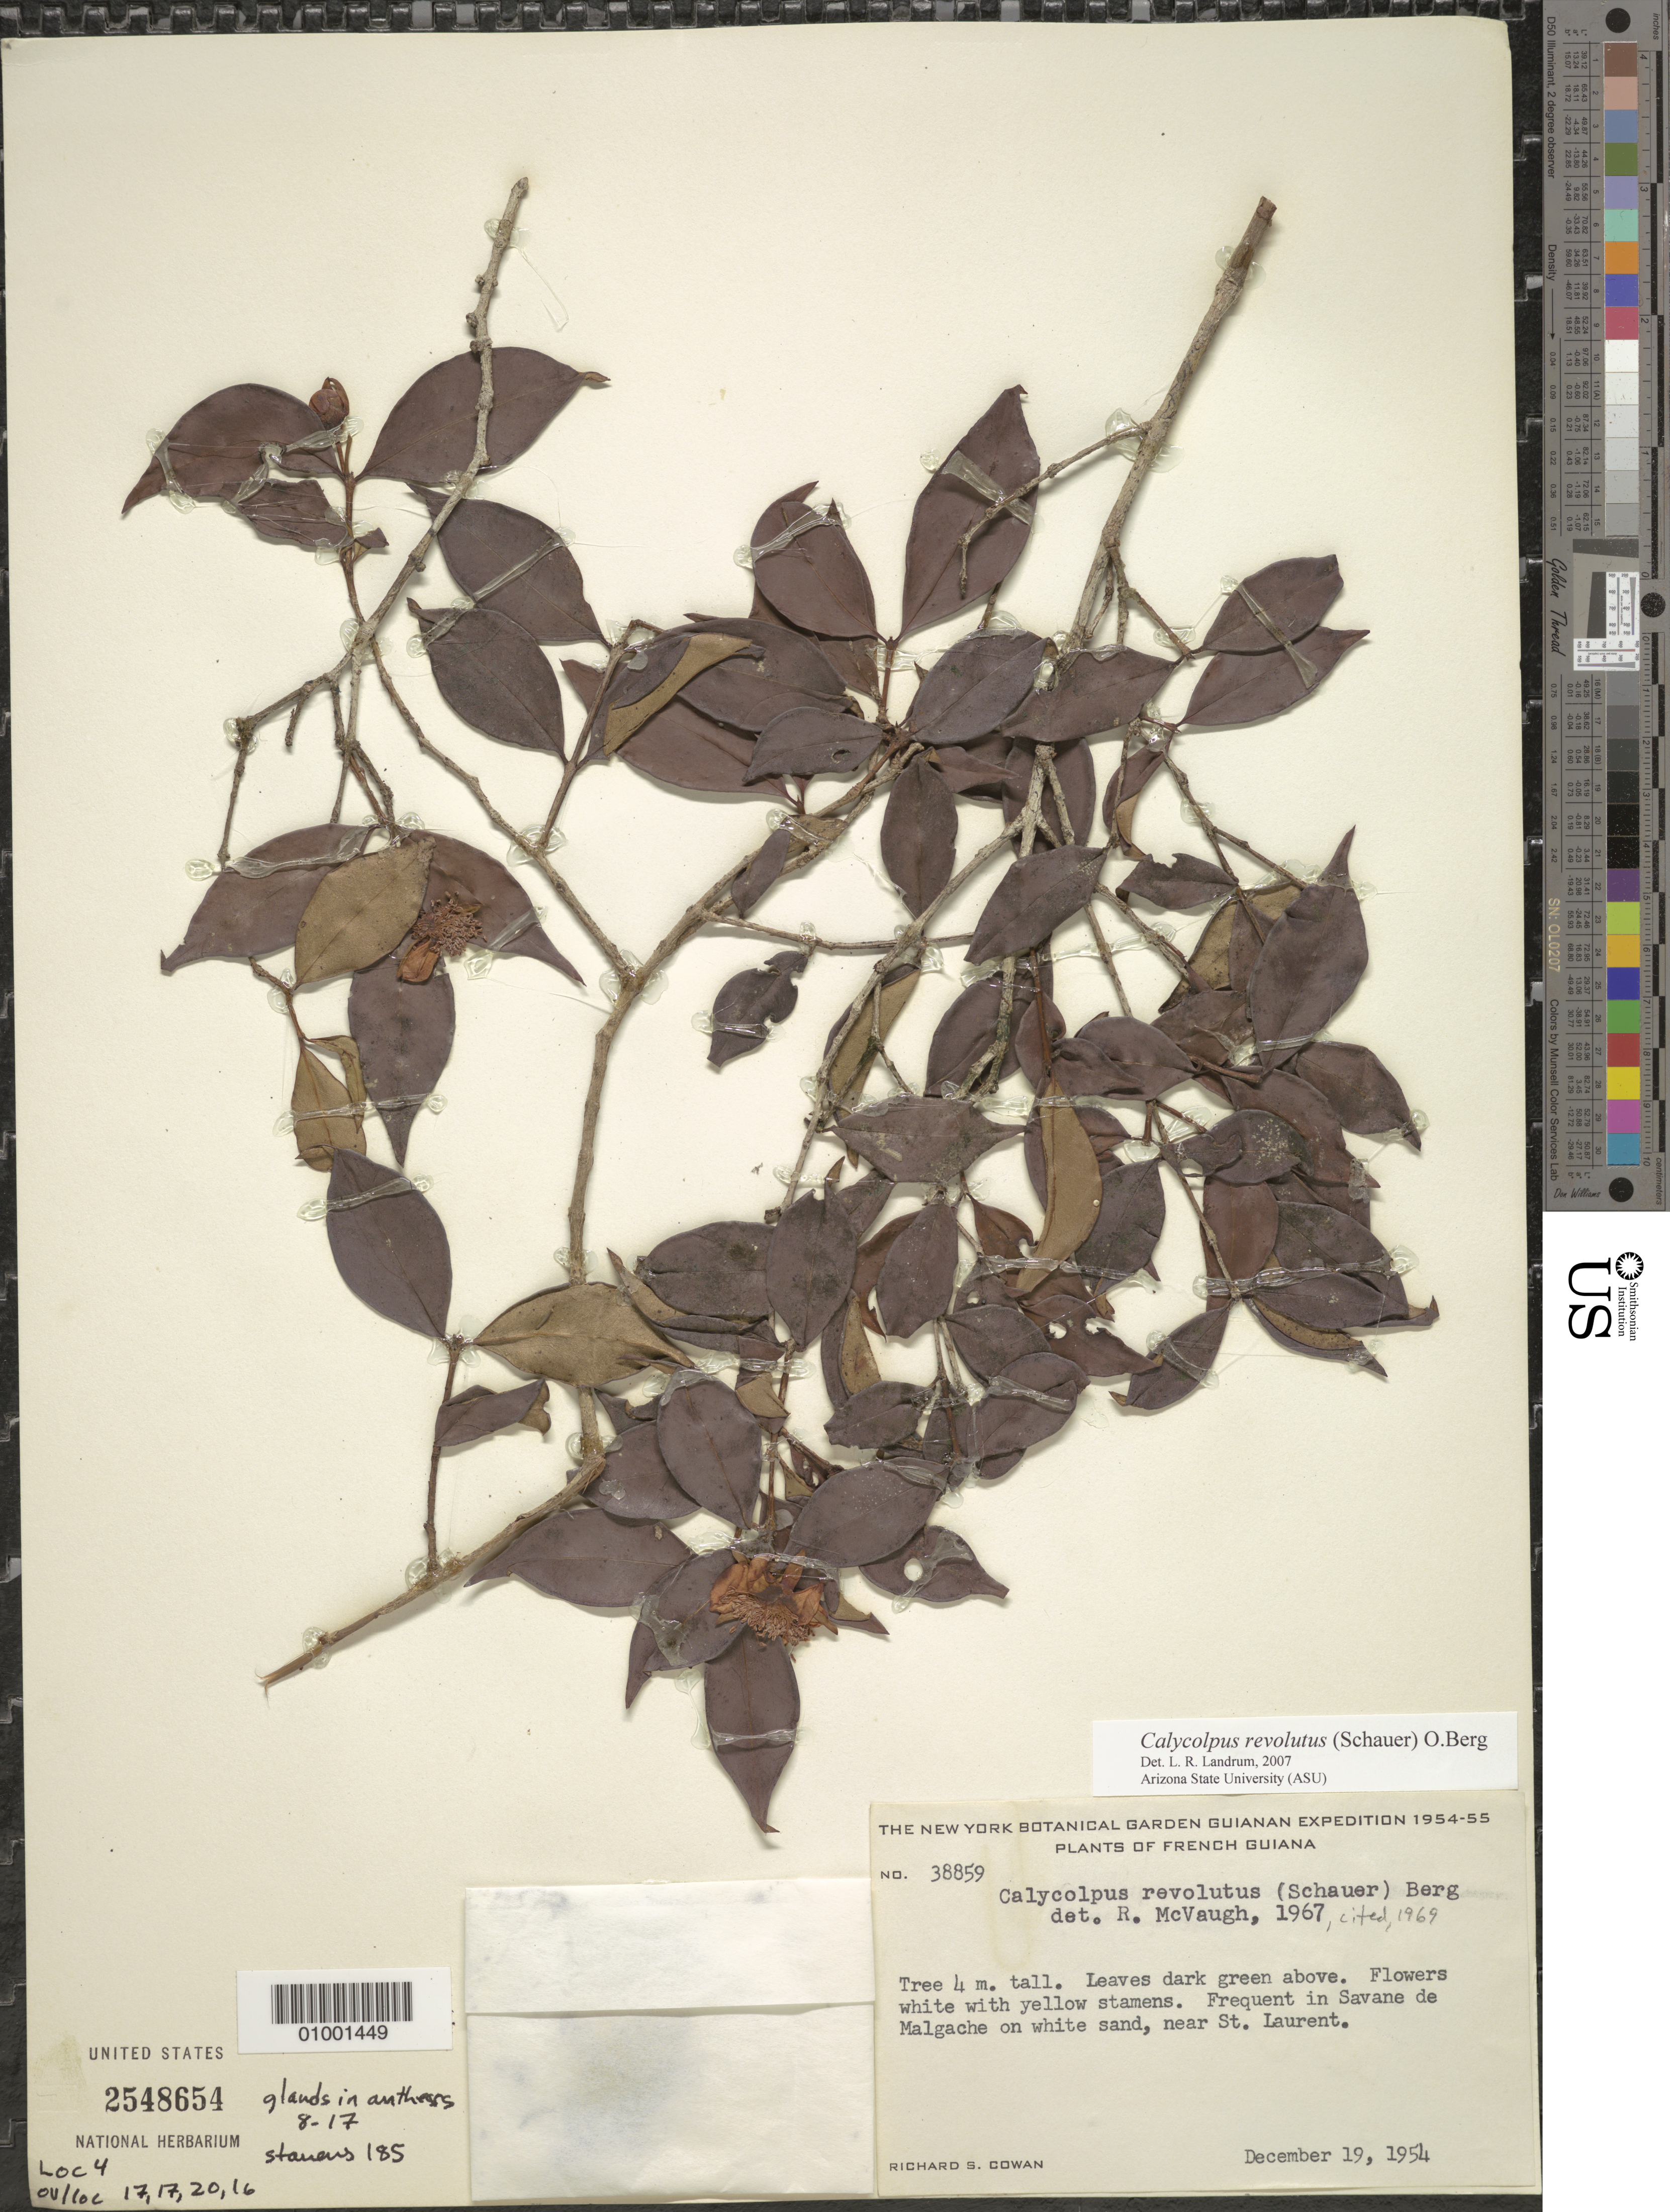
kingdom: Plantae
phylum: Tracheophyta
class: Magnoliopsida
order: Myrtales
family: Myrtaceae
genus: Calycolpus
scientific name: Calycolpus revolutus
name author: (Schauer) O. Berg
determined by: Landrum, L. R.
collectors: R. S. Cowan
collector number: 38859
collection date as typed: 19-Dec-54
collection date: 1954-12-19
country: French Guiana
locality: St. Laurent, near; Savane de Malgache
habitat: White sand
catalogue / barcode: US 2548654